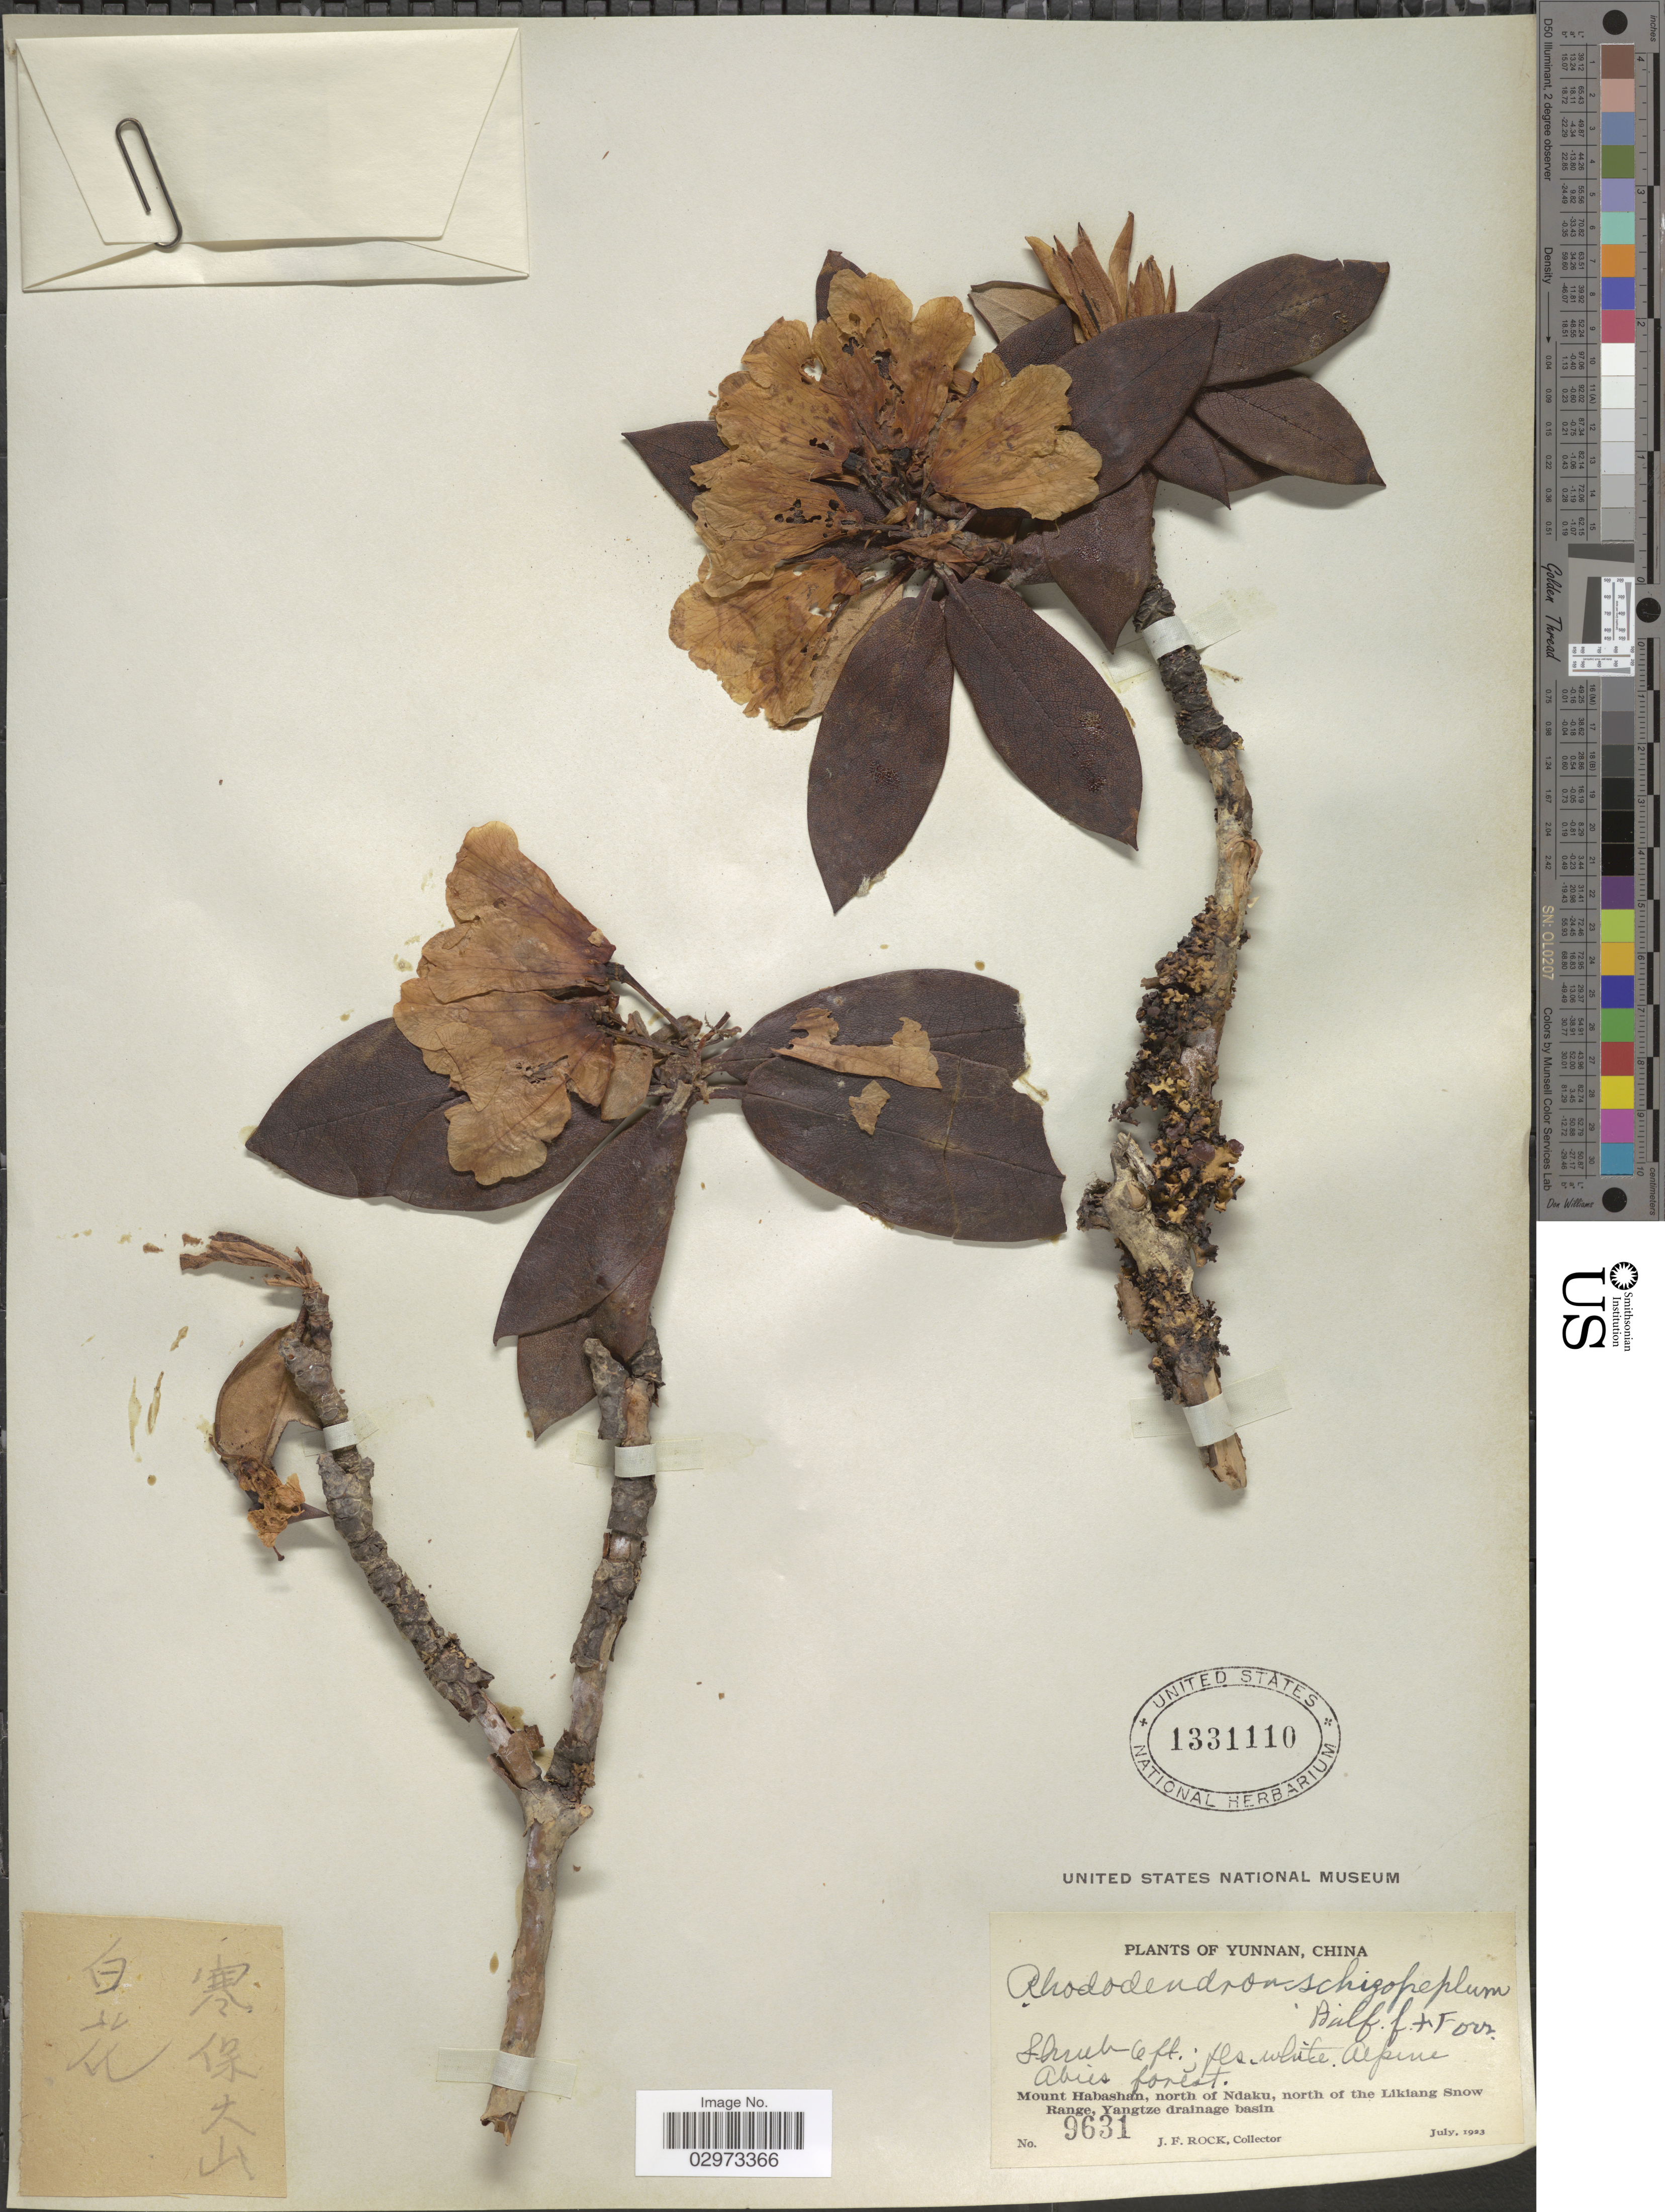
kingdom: Plantae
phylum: Tracheophyta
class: Magnoliopsida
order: Ericales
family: Ericaceae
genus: Rhododendron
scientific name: Rhododendron schizopeplum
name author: Balf. f. & Forrest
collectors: J. Rock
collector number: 9631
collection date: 1923-07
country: China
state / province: Yunnan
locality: Alpine Abies forest. Mount Habashan, north of Ndaku, north of the Likiang Snow Range, Yangtze drainage basin.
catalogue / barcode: US 1331110